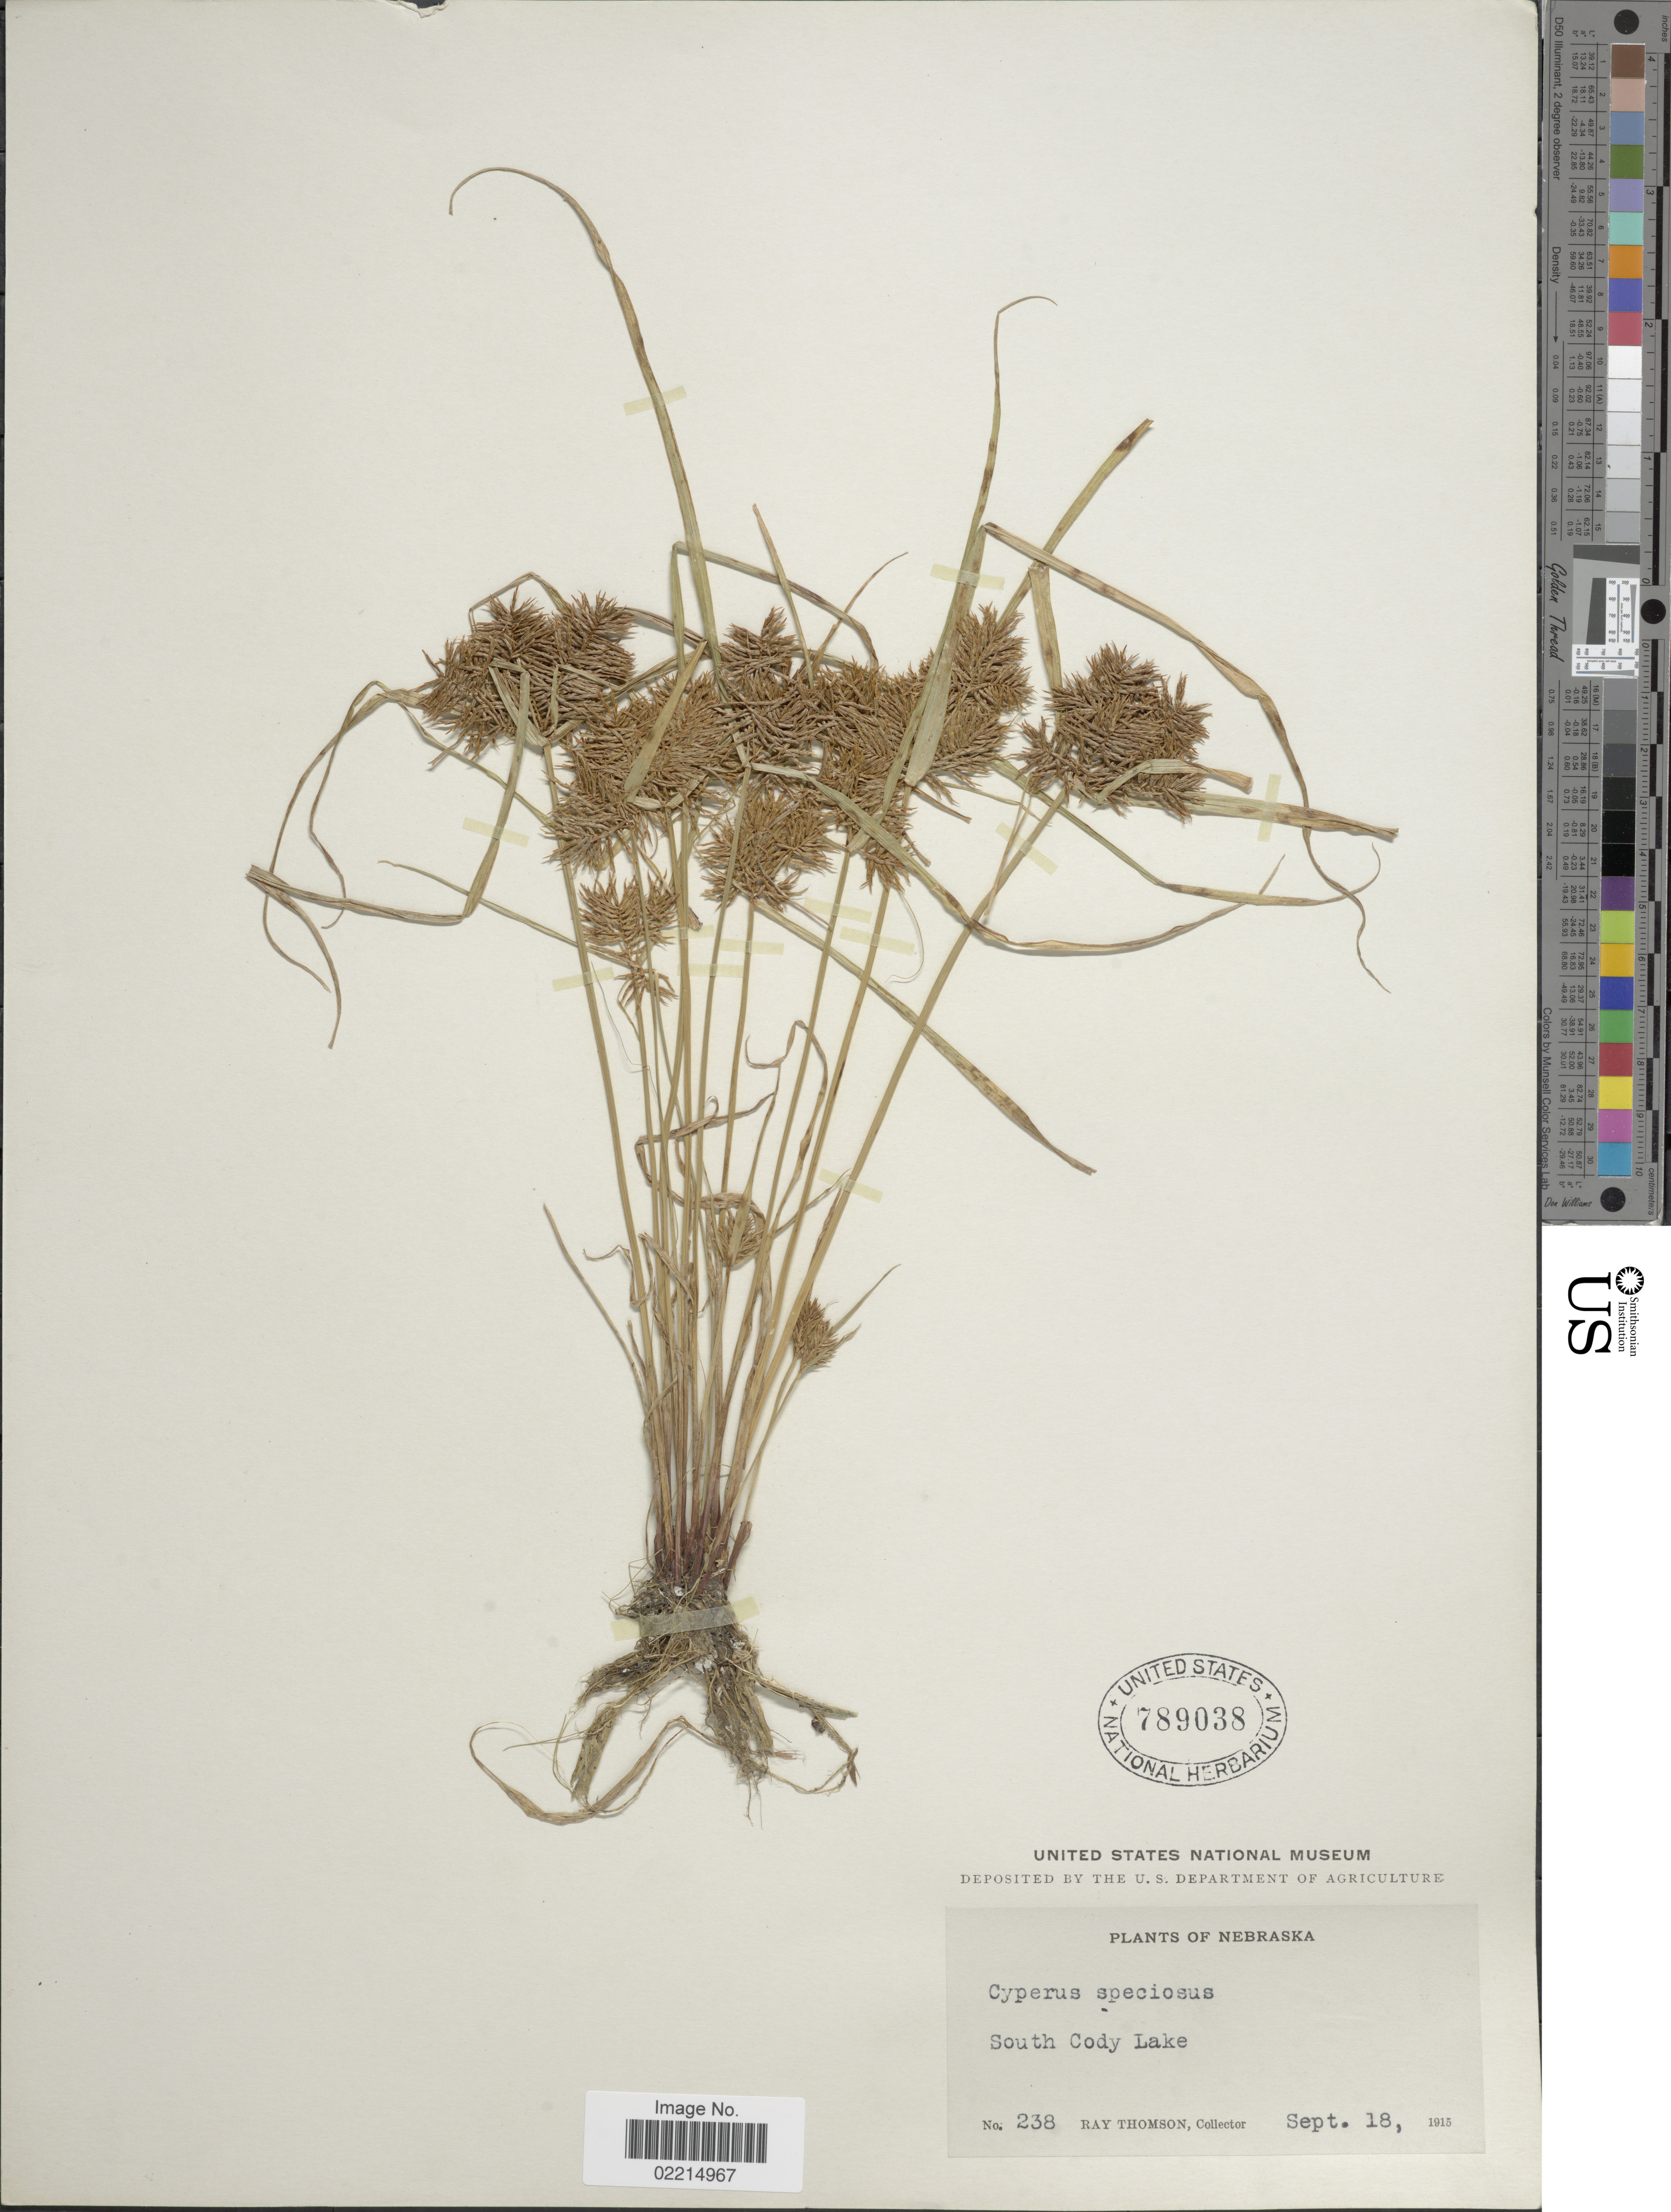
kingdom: Plantae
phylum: Tracheophyta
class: Liliopsida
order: Poales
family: Cyperaceae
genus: Cyperus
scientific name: Cyperus engelmannii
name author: Steud.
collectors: R. Thomson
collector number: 238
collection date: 1915-09-18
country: United States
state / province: Nebraska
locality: South Cody Lake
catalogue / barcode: US 789038